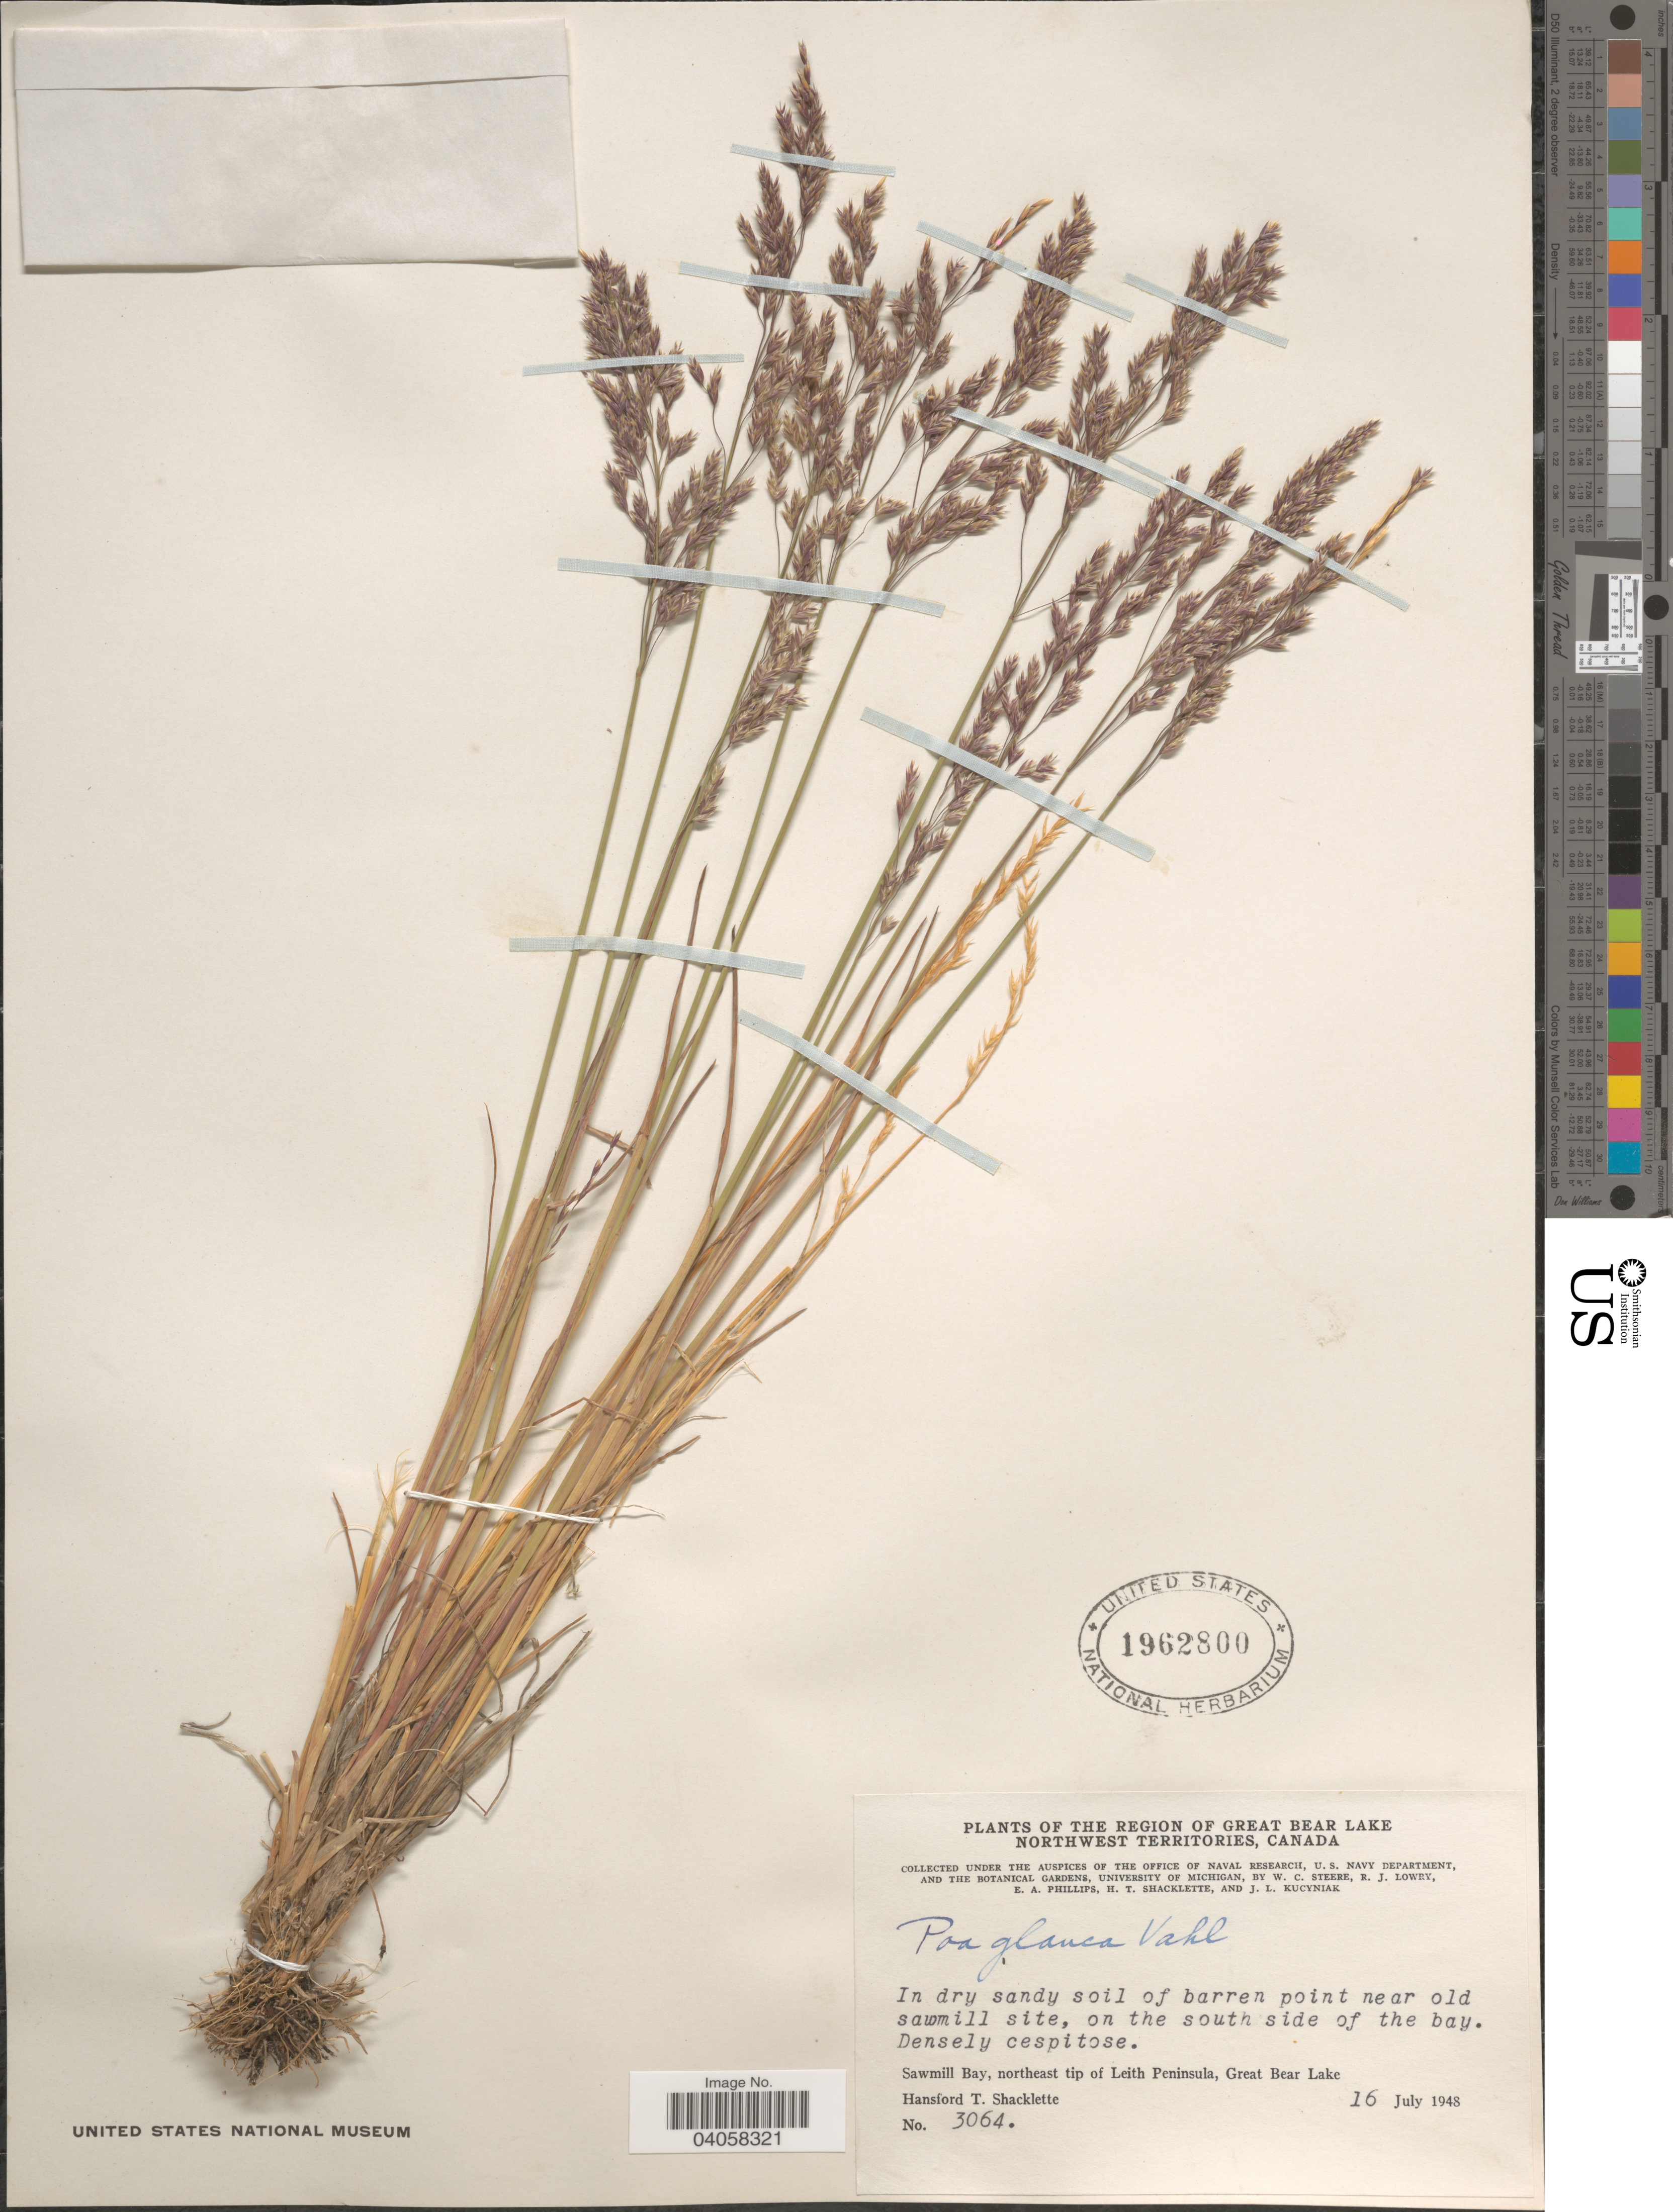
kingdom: Plantae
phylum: Tracheophyta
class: Liliopsida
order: Poales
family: Poaceae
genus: Poa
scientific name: Poa glauca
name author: Vahl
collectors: H. Shacklette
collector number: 3064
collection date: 1948-07-16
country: Canada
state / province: Northwest Territories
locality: Region of Great Bear Lake. In dry sandy soil of barren point near old sawmill site, on the south side of the bay. Sawmill bay, northeast tip of Leith Peninsula, Great Bear Lake.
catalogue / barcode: US 1962800